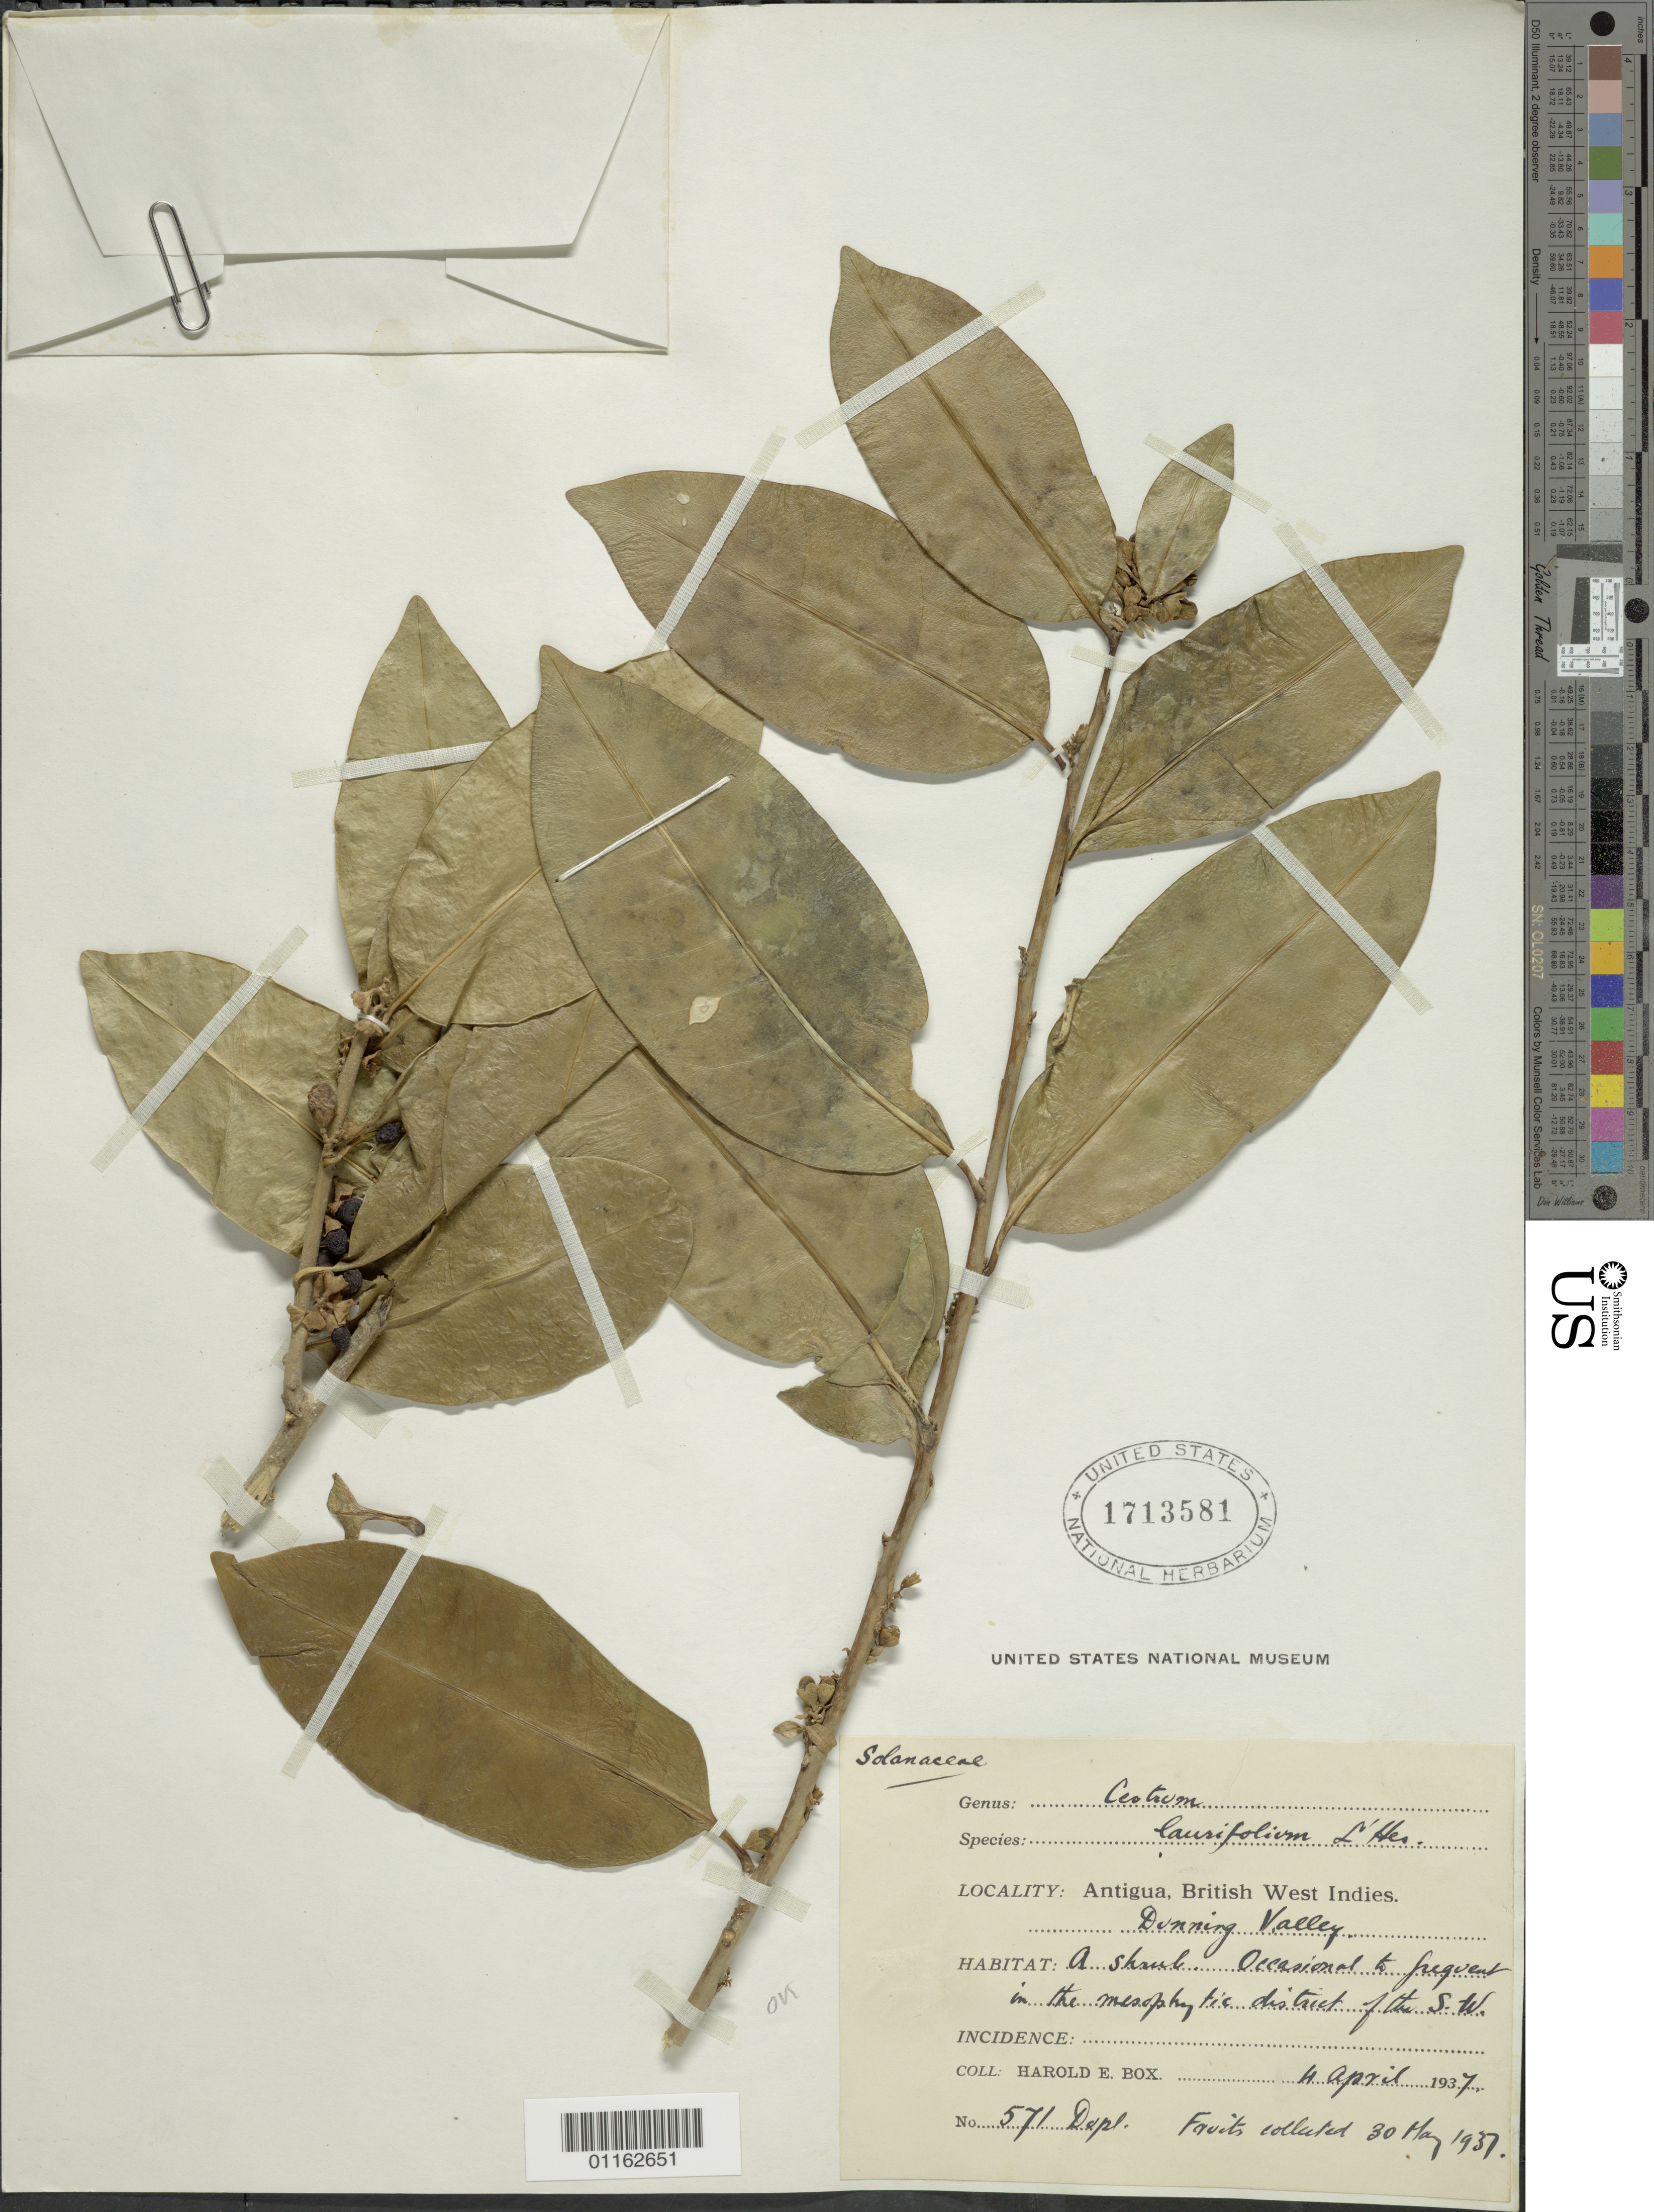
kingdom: Plantae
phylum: Tracheophyta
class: Magnoliopsida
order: Solanales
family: Solanaceae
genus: Cestrum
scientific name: Cestrum laurifolium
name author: L'Hér.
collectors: H. E. Box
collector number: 571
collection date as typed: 04 Apr 1937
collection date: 1937-04-04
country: Antigua and Barbuda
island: Antigua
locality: Dunning Valley. Occasional to frequent in the mesophytic district of the SW.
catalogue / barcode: US 1713581